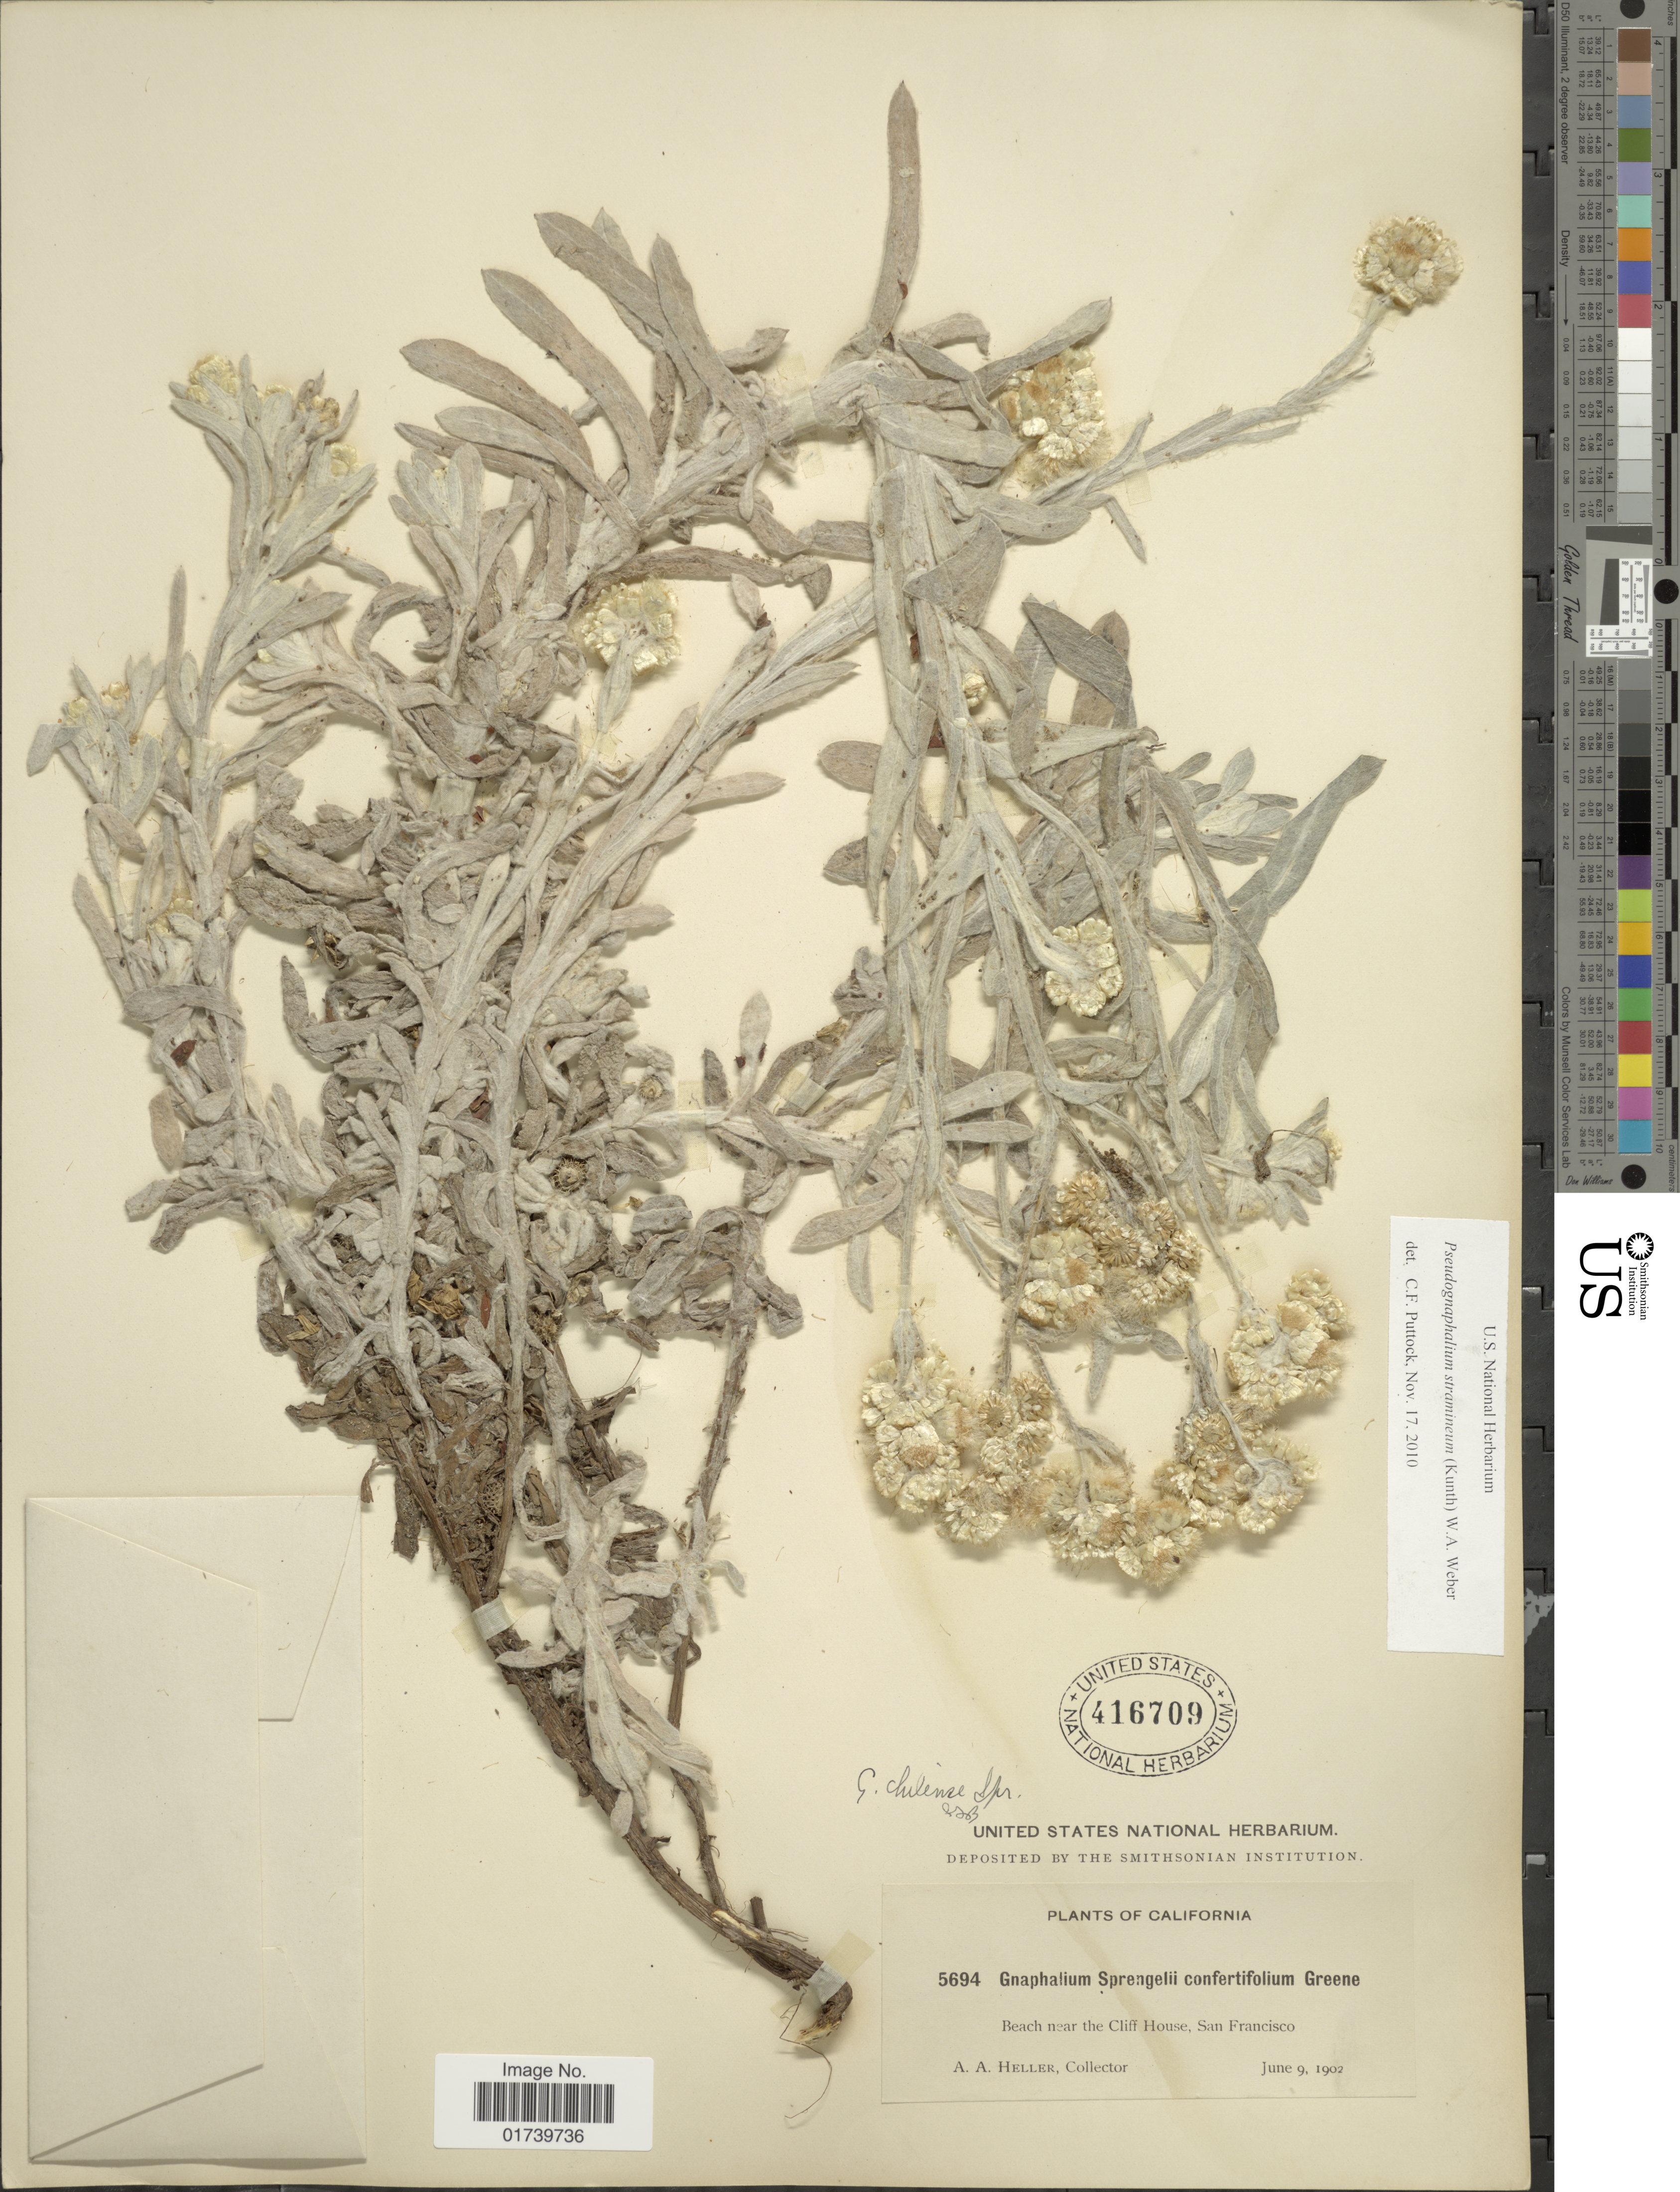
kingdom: Plantae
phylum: Tracheophyta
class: Magnoliopsida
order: Asterales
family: Asteraceae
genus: Pseudognaphalium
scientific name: Pseudognaphalium stramineum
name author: (Kunth) Anderb.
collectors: A. A. Heller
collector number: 5694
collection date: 1902-06-09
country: United States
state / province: California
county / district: San Francisco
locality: Beach near the Cliff House, San Francisco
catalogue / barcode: US 416709